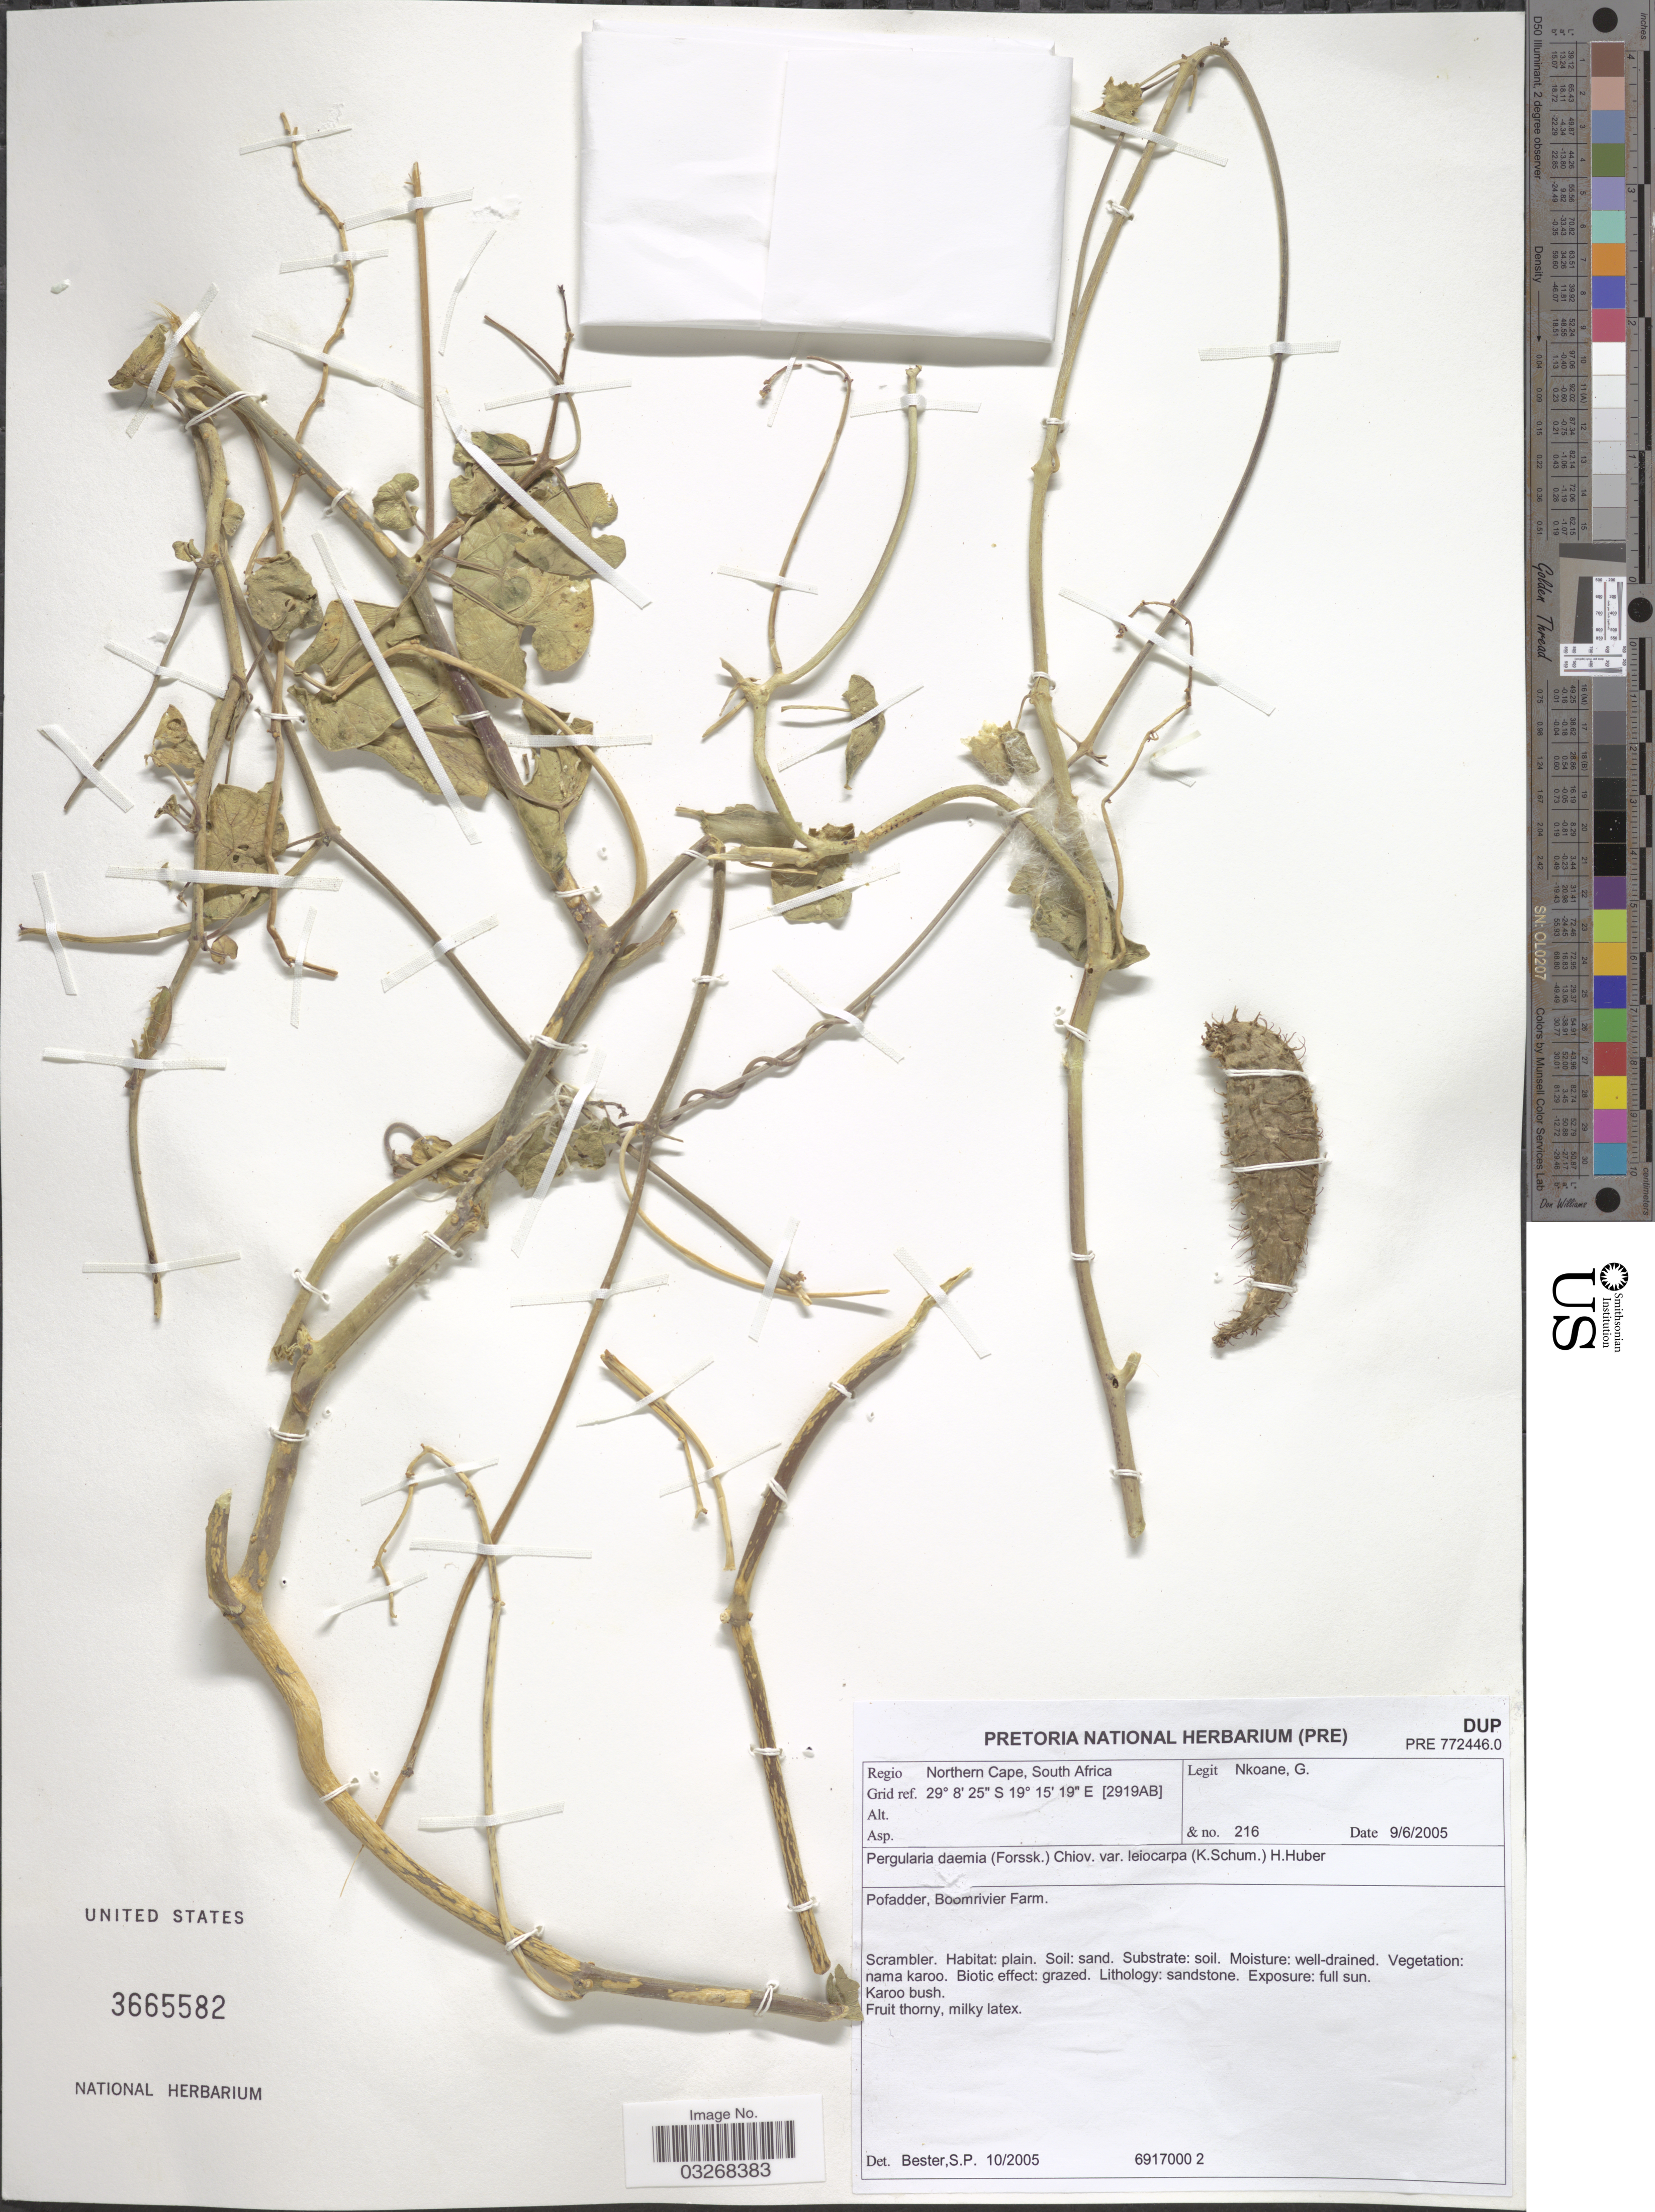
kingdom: Plantae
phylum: Tracheophyta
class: Magnoliopsida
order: Gentianales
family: Apocynaceae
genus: Pergularia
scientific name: Pergularia daemia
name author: (Forssk.) Chiov.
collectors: G. Nkoane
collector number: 216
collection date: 2005-06-09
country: South Africa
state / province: Northern Cape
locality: Grid ref. 2919AB. Pofadder, Boomrivier Farm.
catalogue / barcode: US 3665582